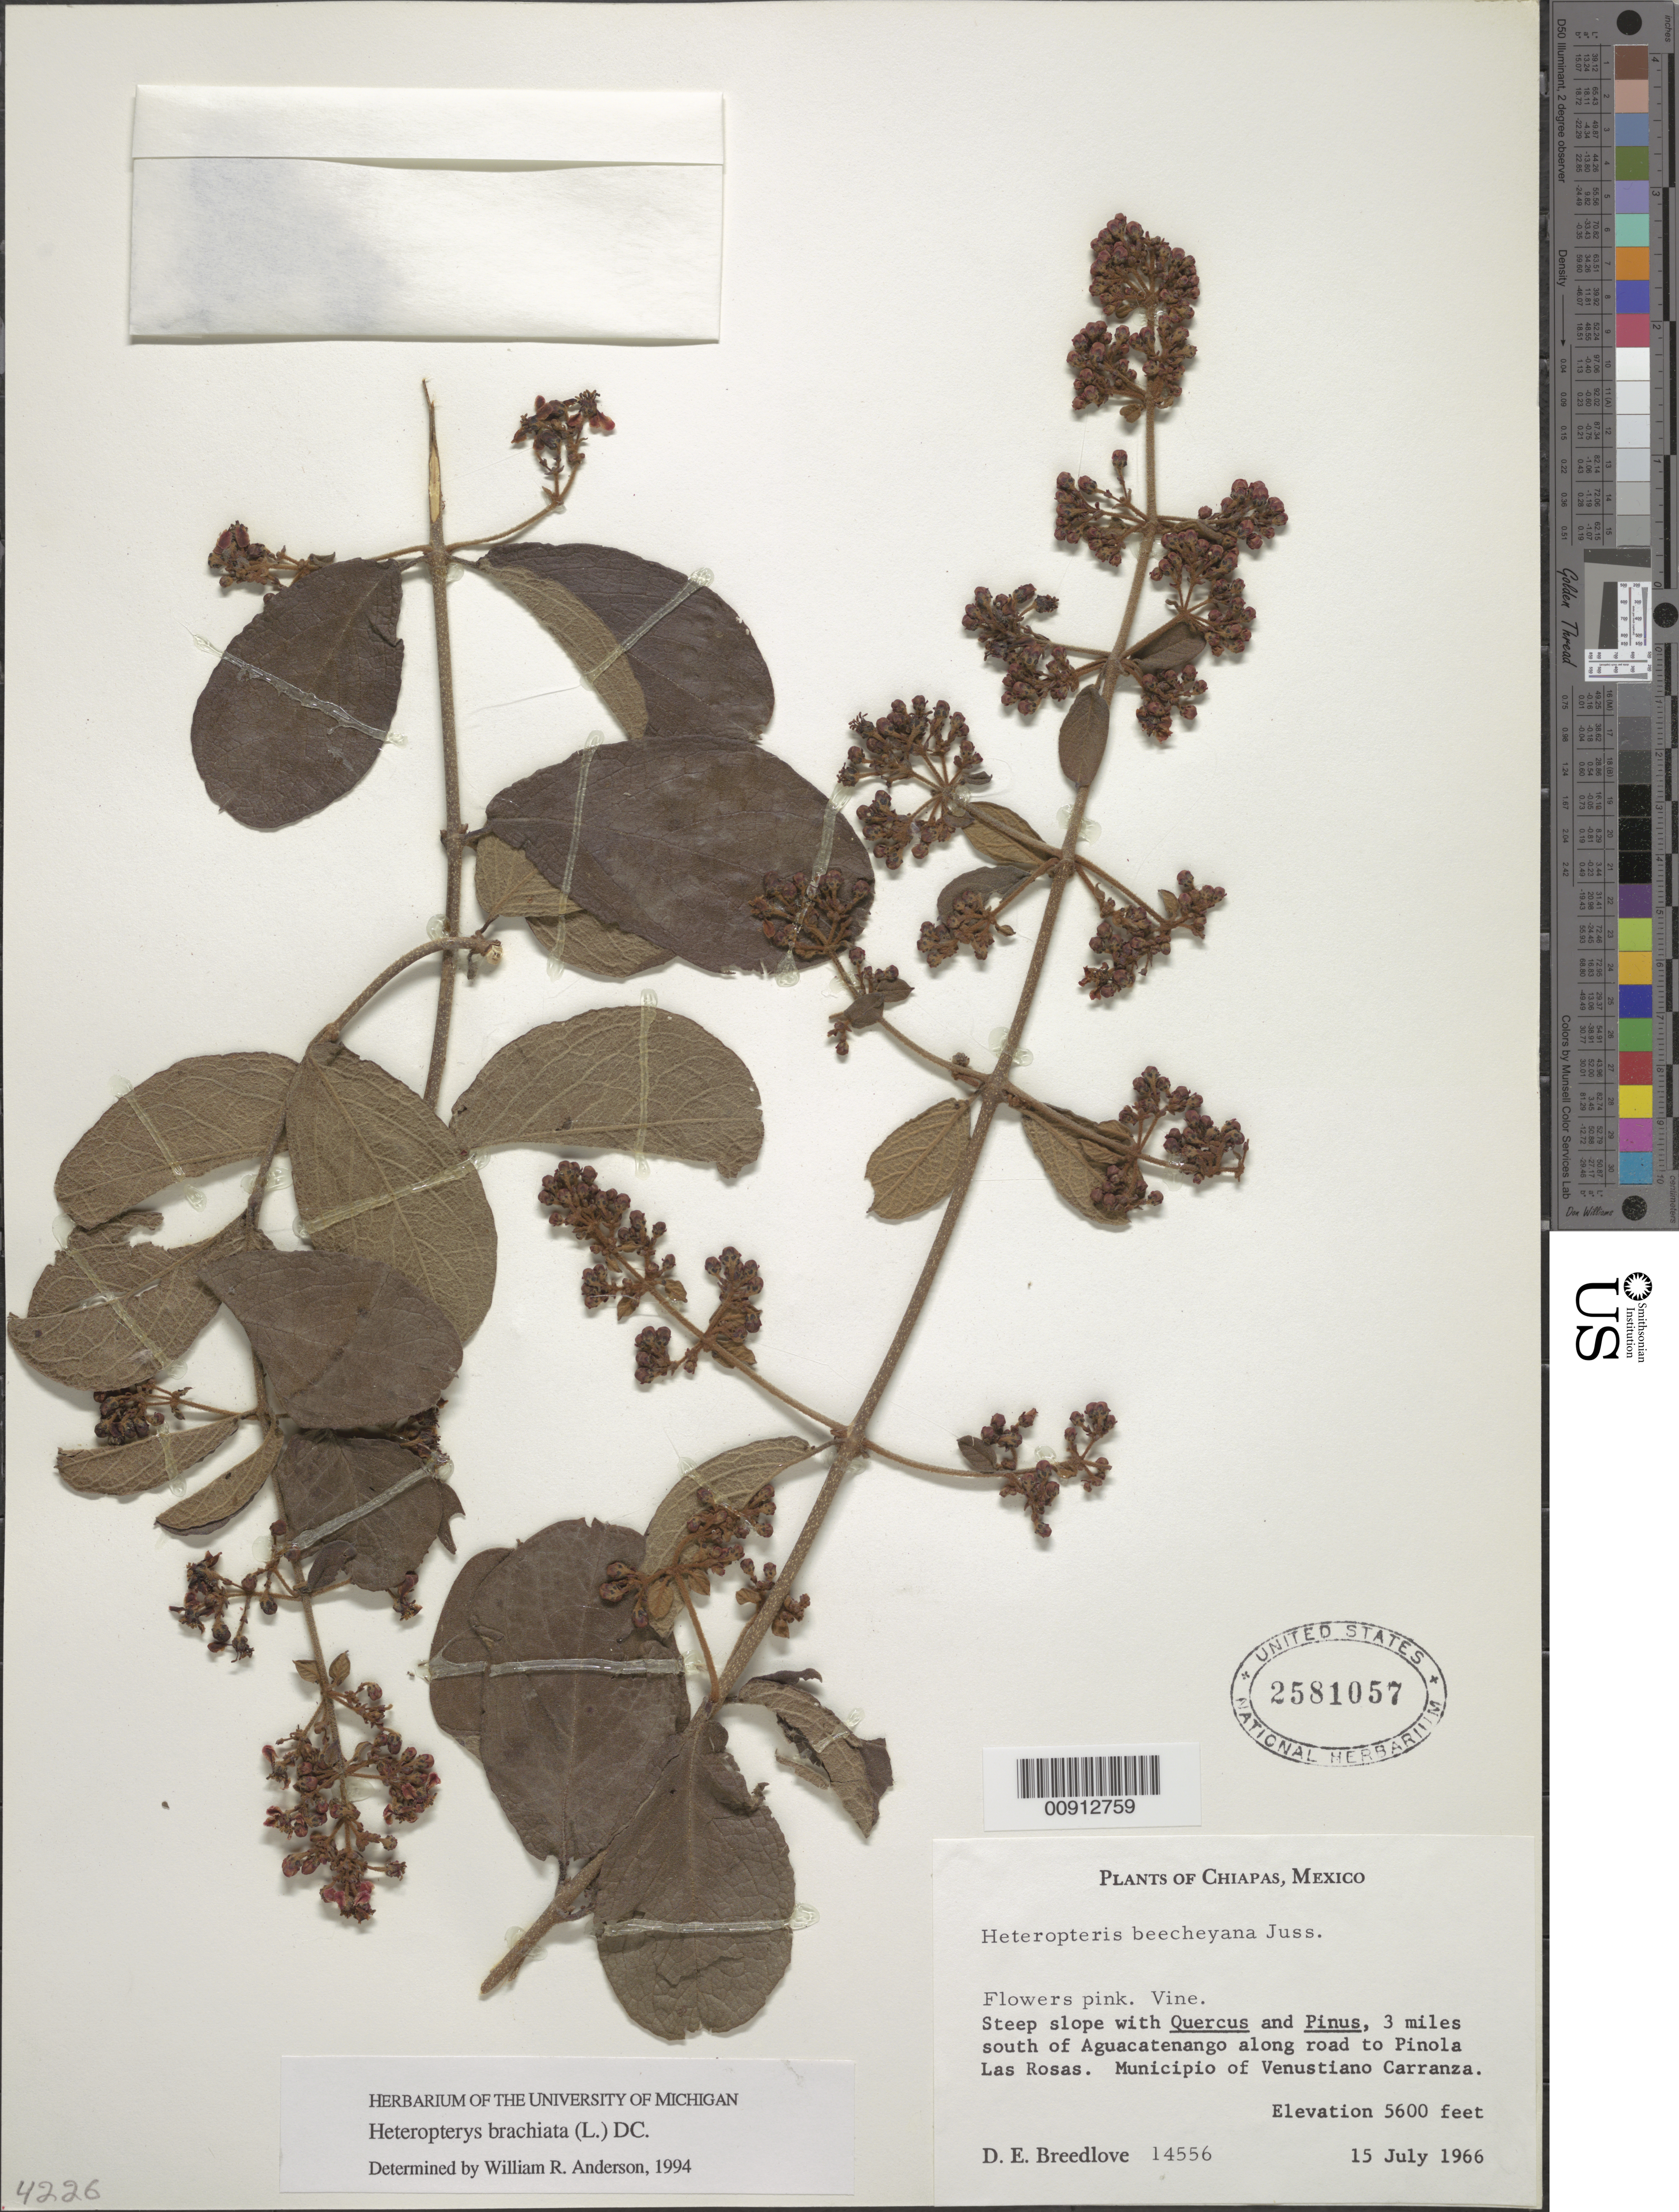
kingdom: Plantae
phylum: Tracheophyta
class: Magnoliopsida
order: Malpighiales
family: Malpighiaceae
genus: Heteropterys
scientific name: Heteropterys brachiata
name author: (L.) DC.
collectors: D. E. Breedlove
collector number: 14556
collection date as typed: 15 Jul 1966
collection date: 1966-07-15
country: Mexico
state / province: Chiapas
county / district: Venustiano Carranza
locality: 3 miles south of Aguacatenango along road to Pinola Las Rosas, Municipio of Venustiano Carranza, Chiapas.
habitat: Steep slope with Quercus and Pinus.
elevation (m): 1707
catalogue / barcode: US 2581057